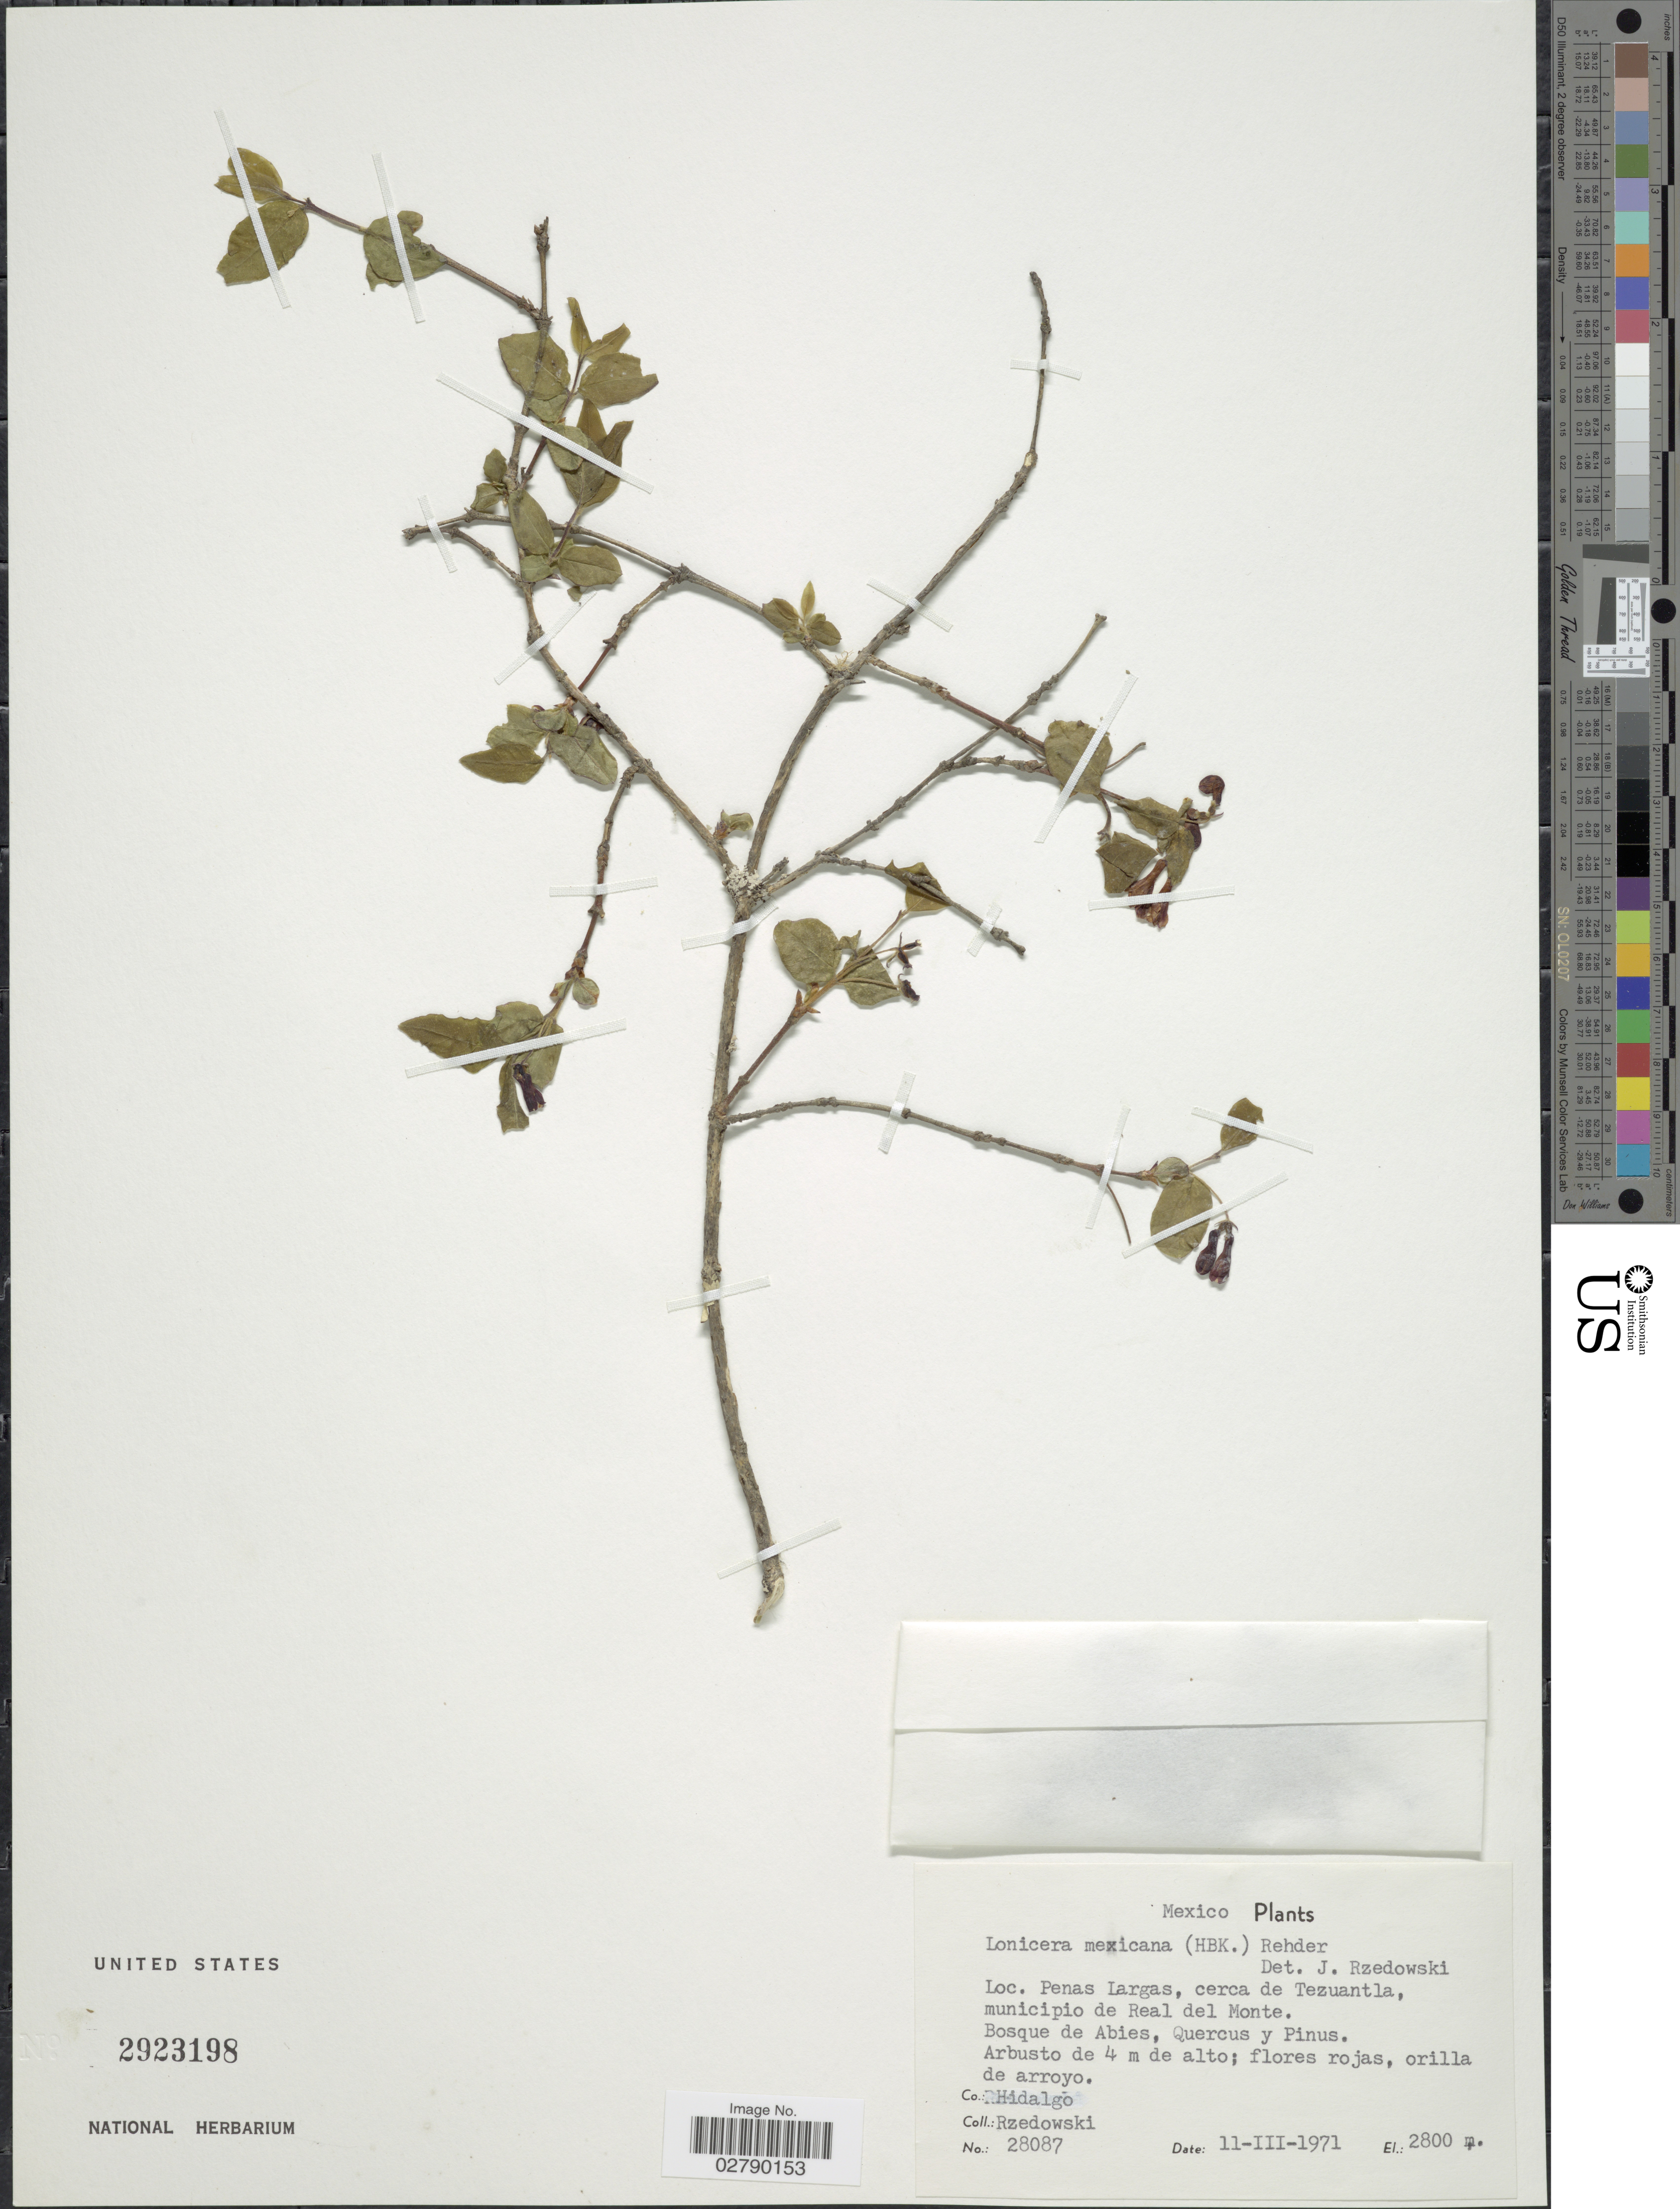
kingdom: Plantae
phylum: Tracheophyta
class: Magnoliopsida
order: Dipsacales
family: Caprifoliaceae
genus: Lonicera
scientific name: Lonicera mexicana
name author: (Kunth) Rehder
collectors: Rzedowski, --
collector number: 28087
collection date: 1971-03-11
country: Mexico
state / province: Hidalgo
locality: Penas Largas, cerca de Tezuantla, municipio de Real del Monte. Co.: Hidalgo.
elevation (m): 2800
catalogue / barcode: US 2923198